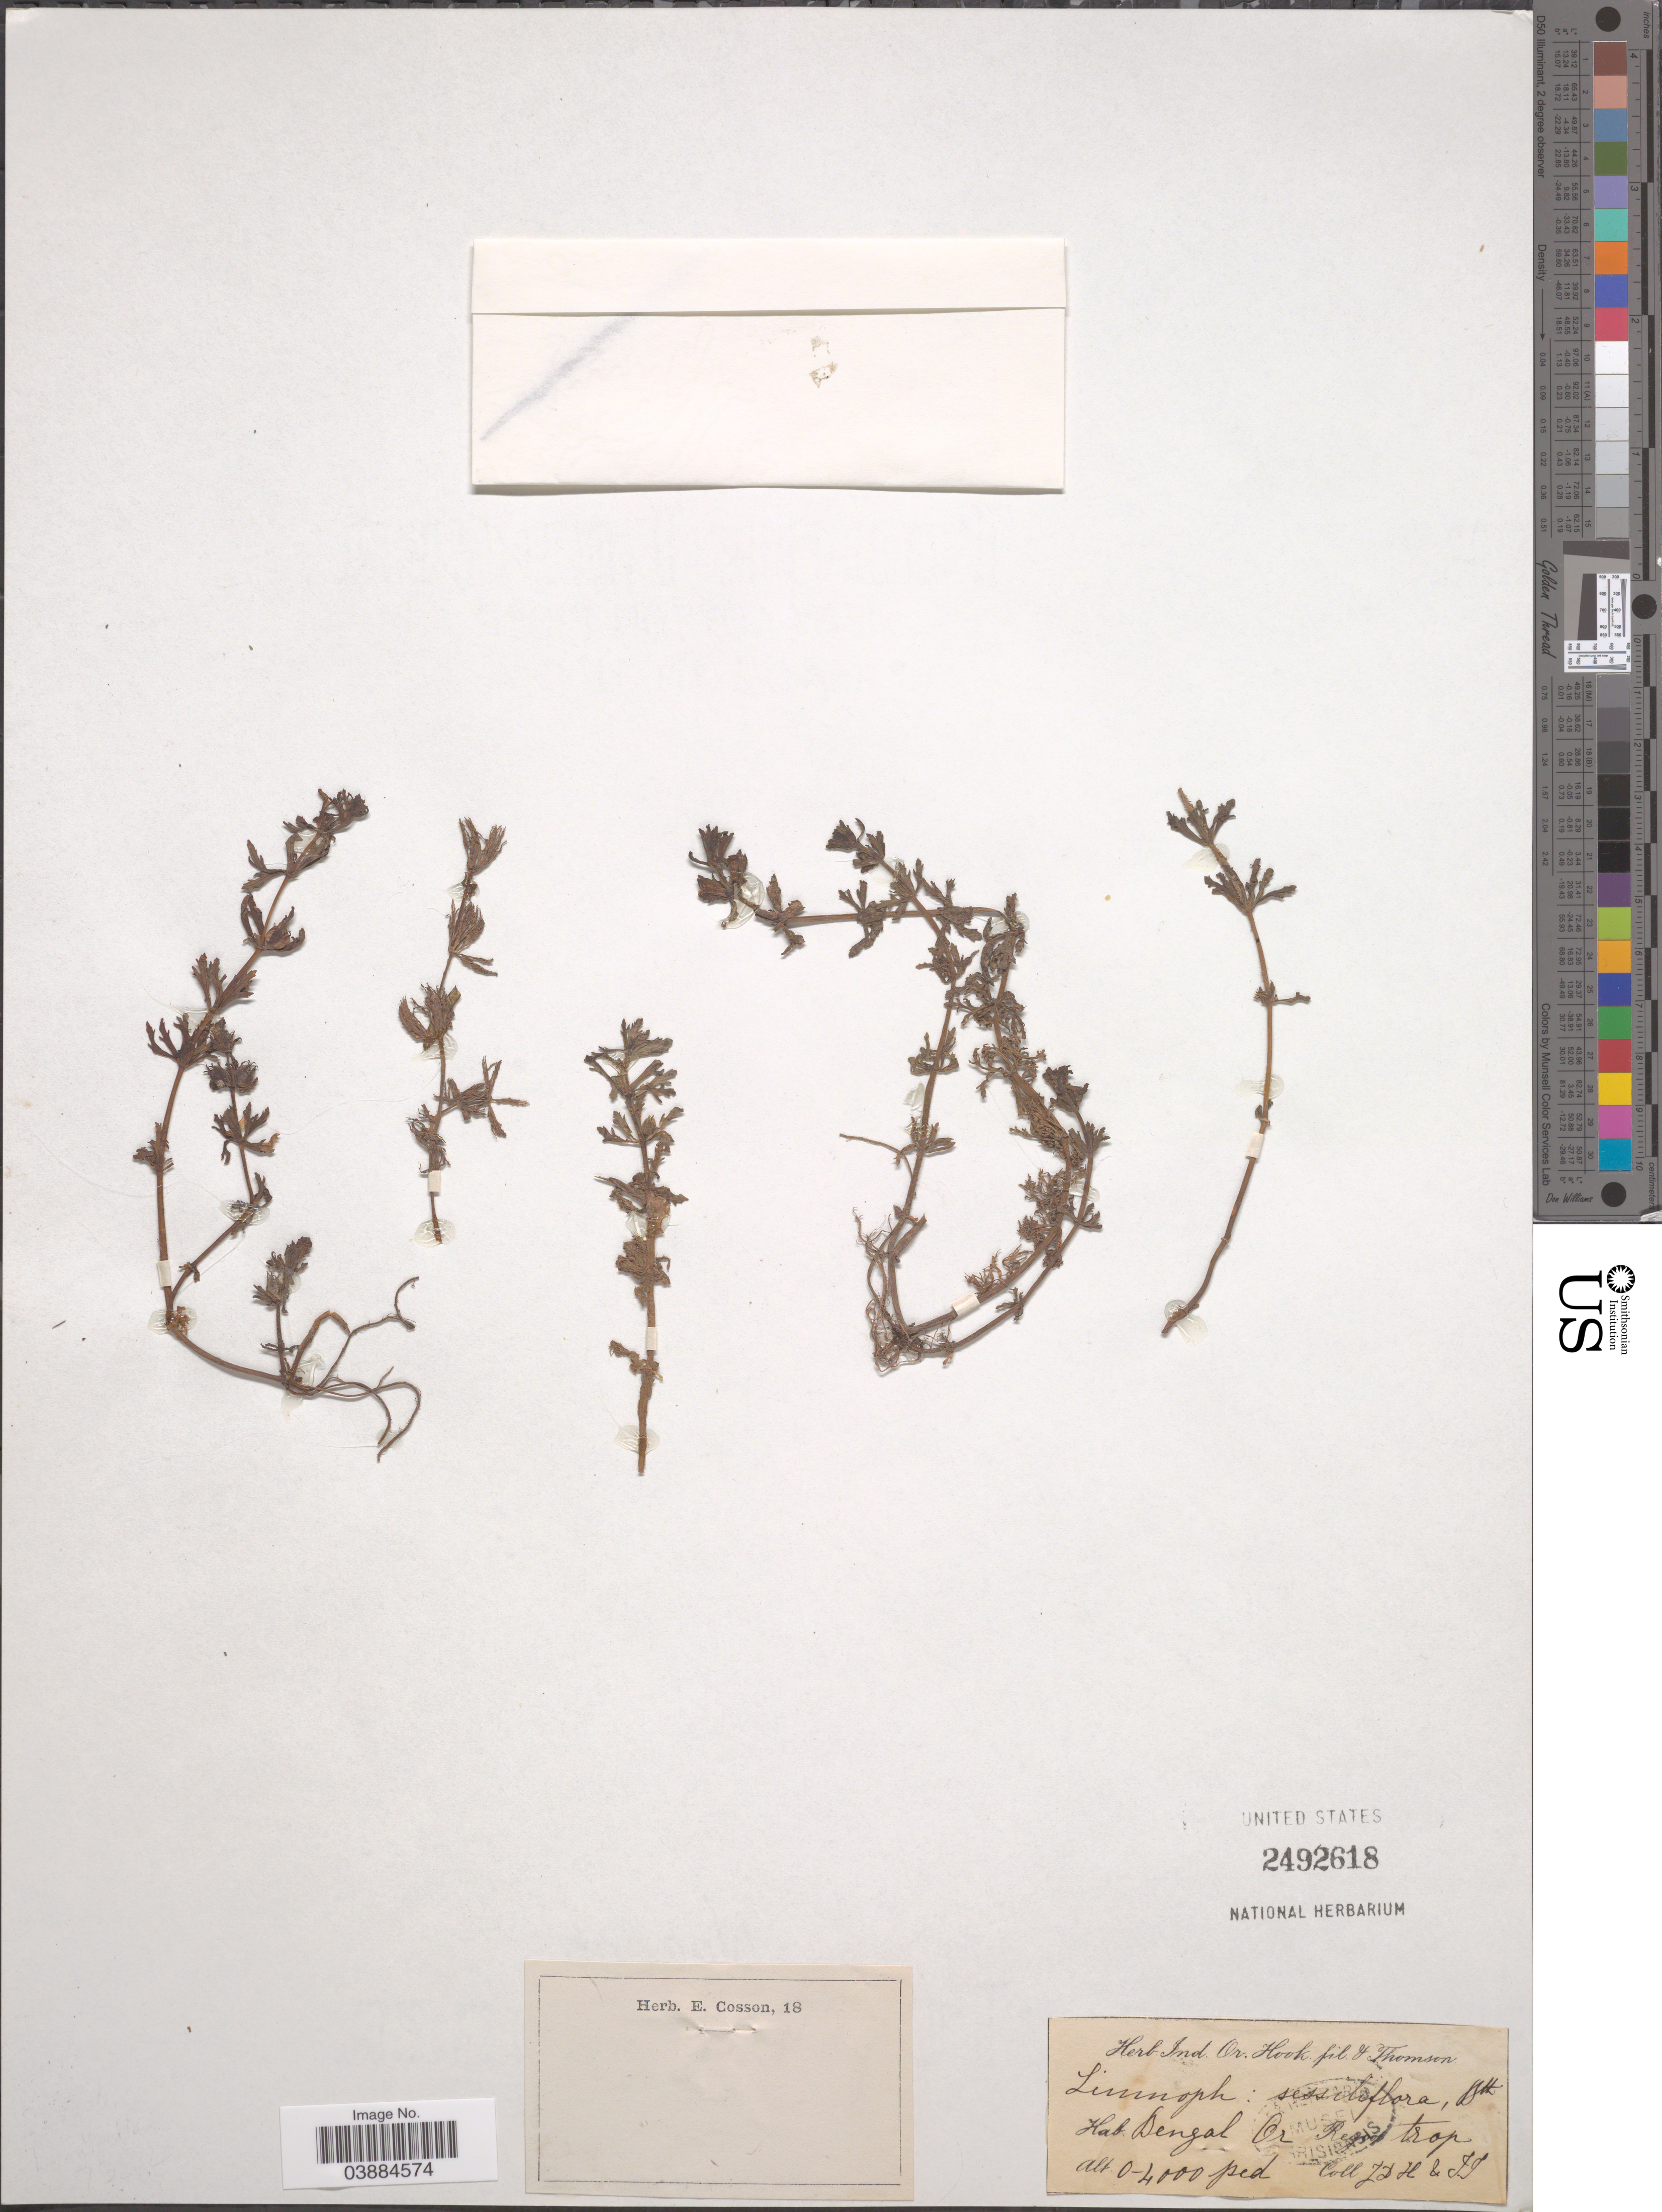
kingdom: Plantae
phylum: Tracheophyta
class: Magnoliopsida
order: Lamiales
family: Plantaginaceae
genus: Limnophila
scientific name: Limnophila sessiliflora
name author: (Vahl) Blume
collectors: J. D. Hooker & T. Thomson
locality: Bengal Or Regio trop.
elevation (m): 0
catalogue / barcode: US 2492618